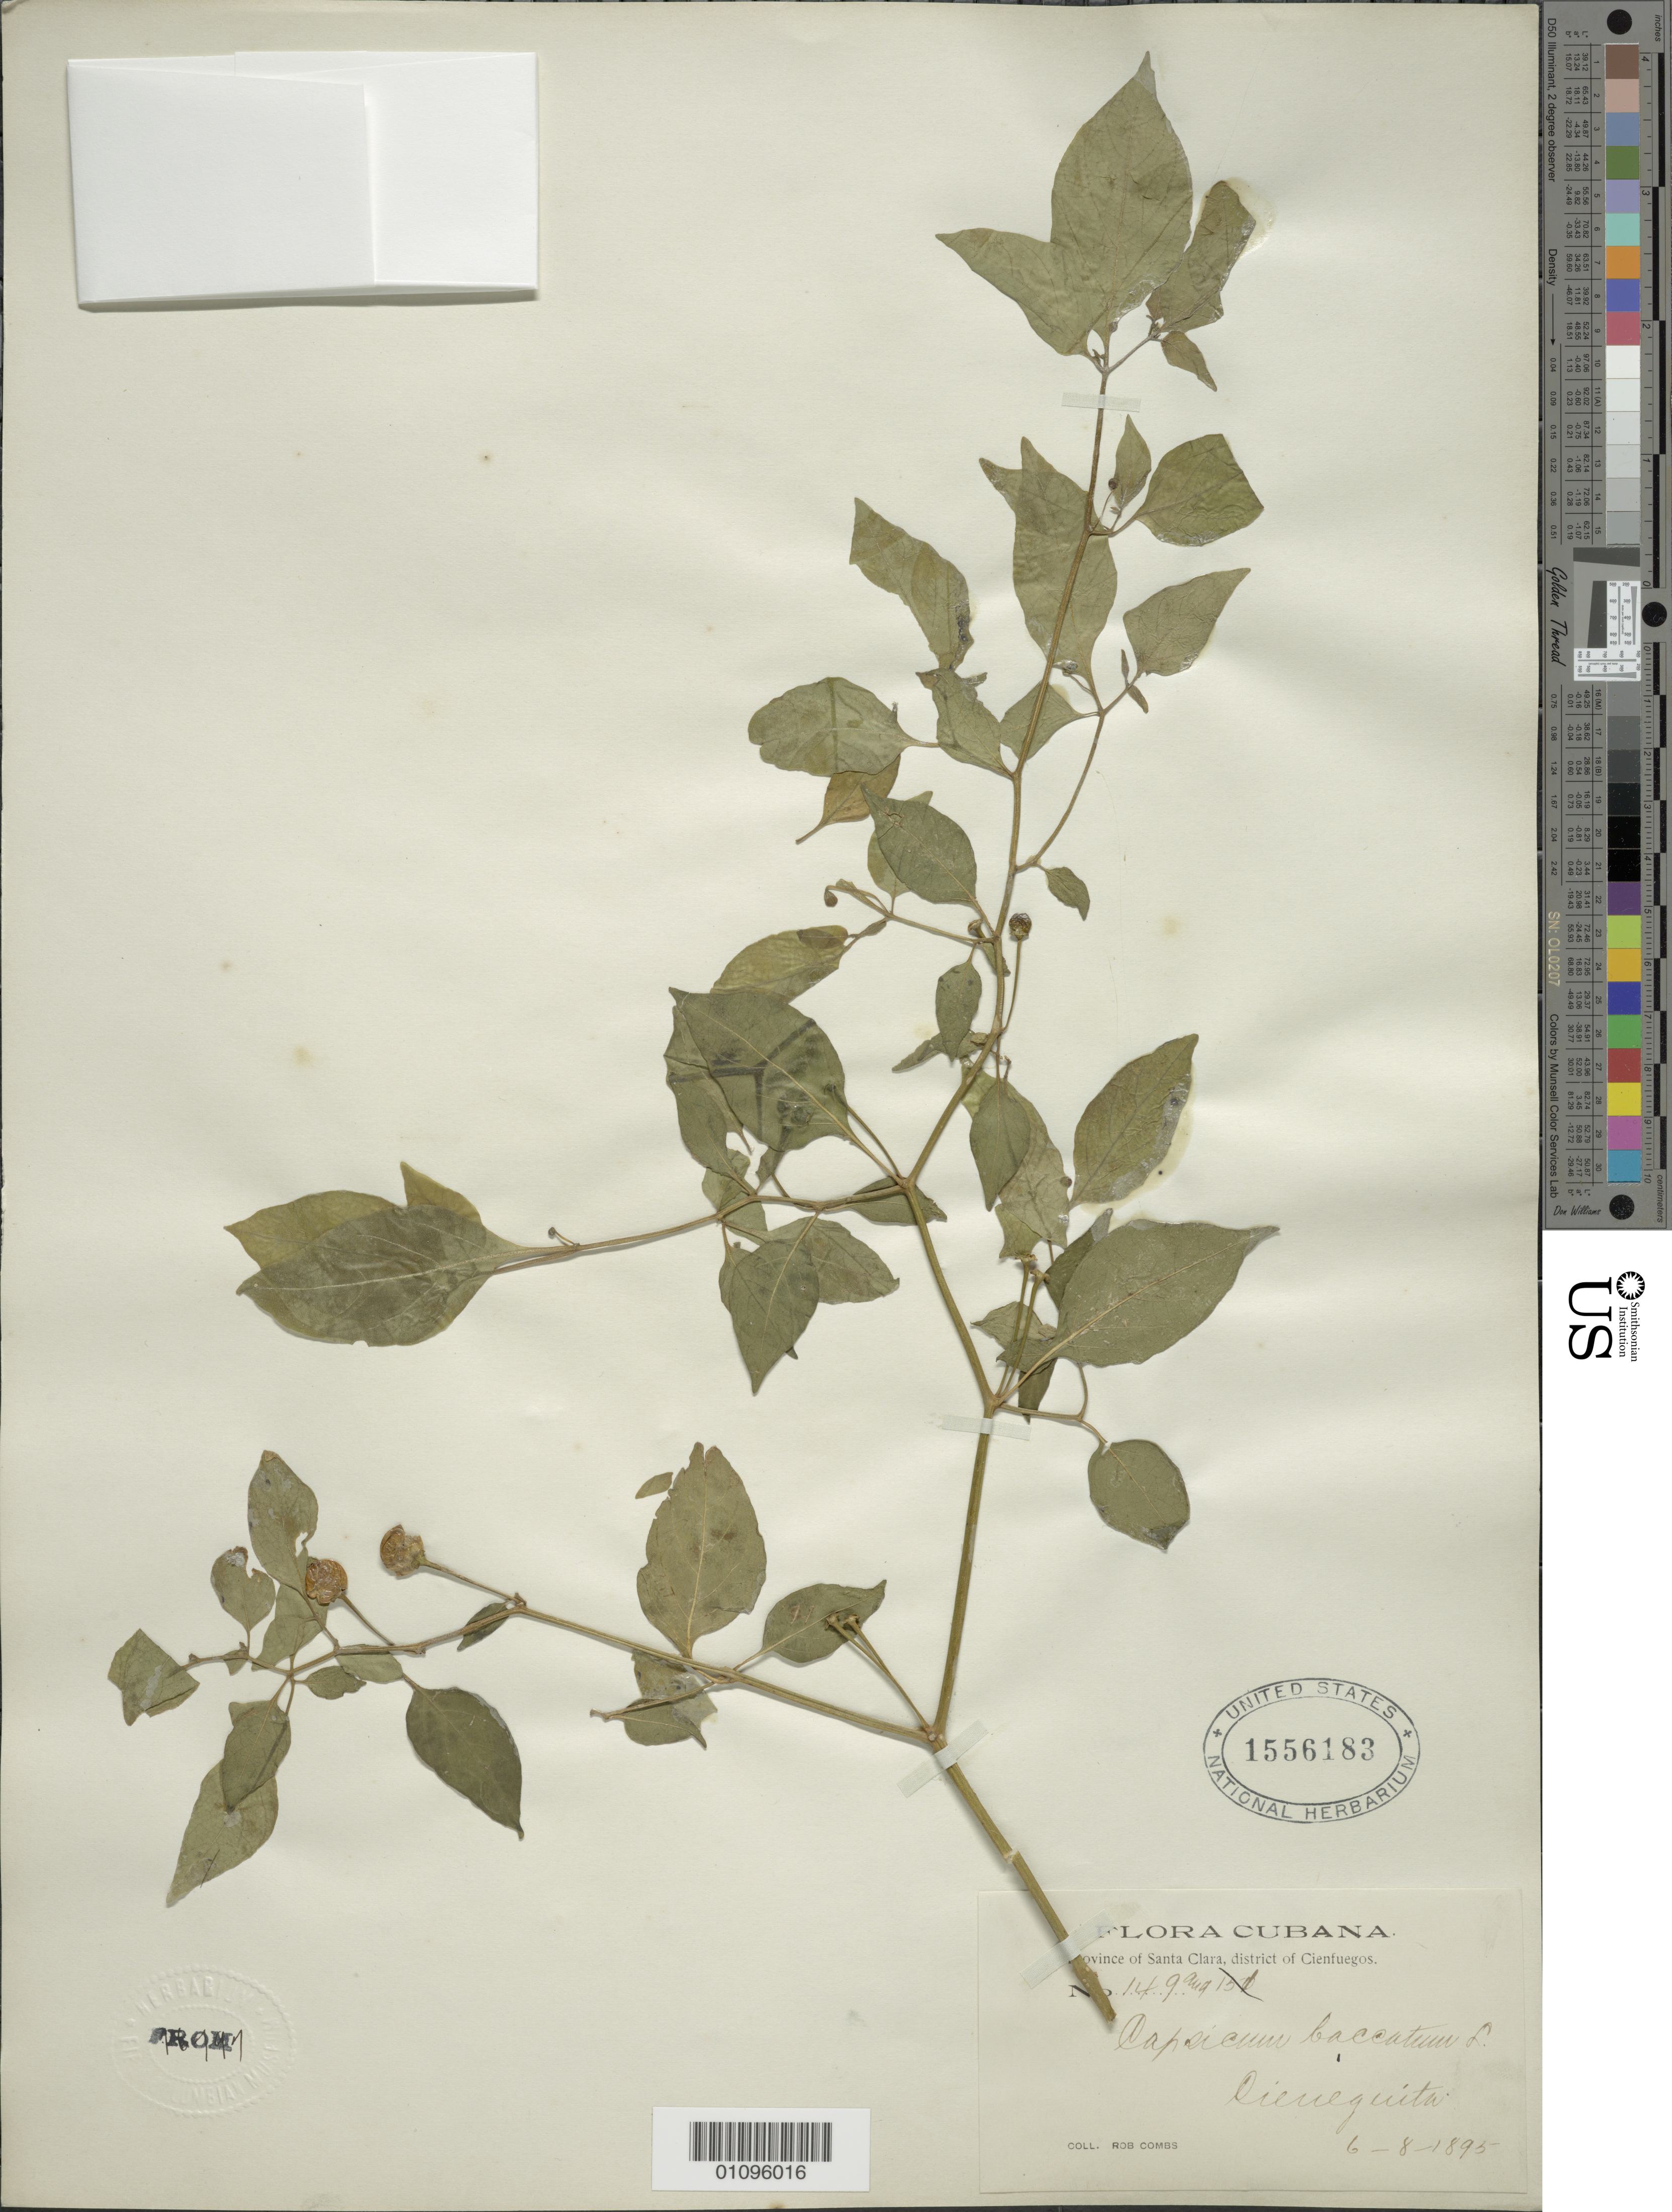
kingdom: Plantae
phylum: Tracheophyta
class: Magnoliopsida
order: Solanales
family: Solanaceae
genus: Capsicum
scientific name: Capsicum baccatum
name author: L.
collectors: R. Combs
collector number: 149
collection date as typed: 06 Aug 1895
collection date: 1895-08-06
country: Cuba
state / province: Santa Clara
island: Cuba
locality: Cienequita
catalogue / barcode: US 1556183